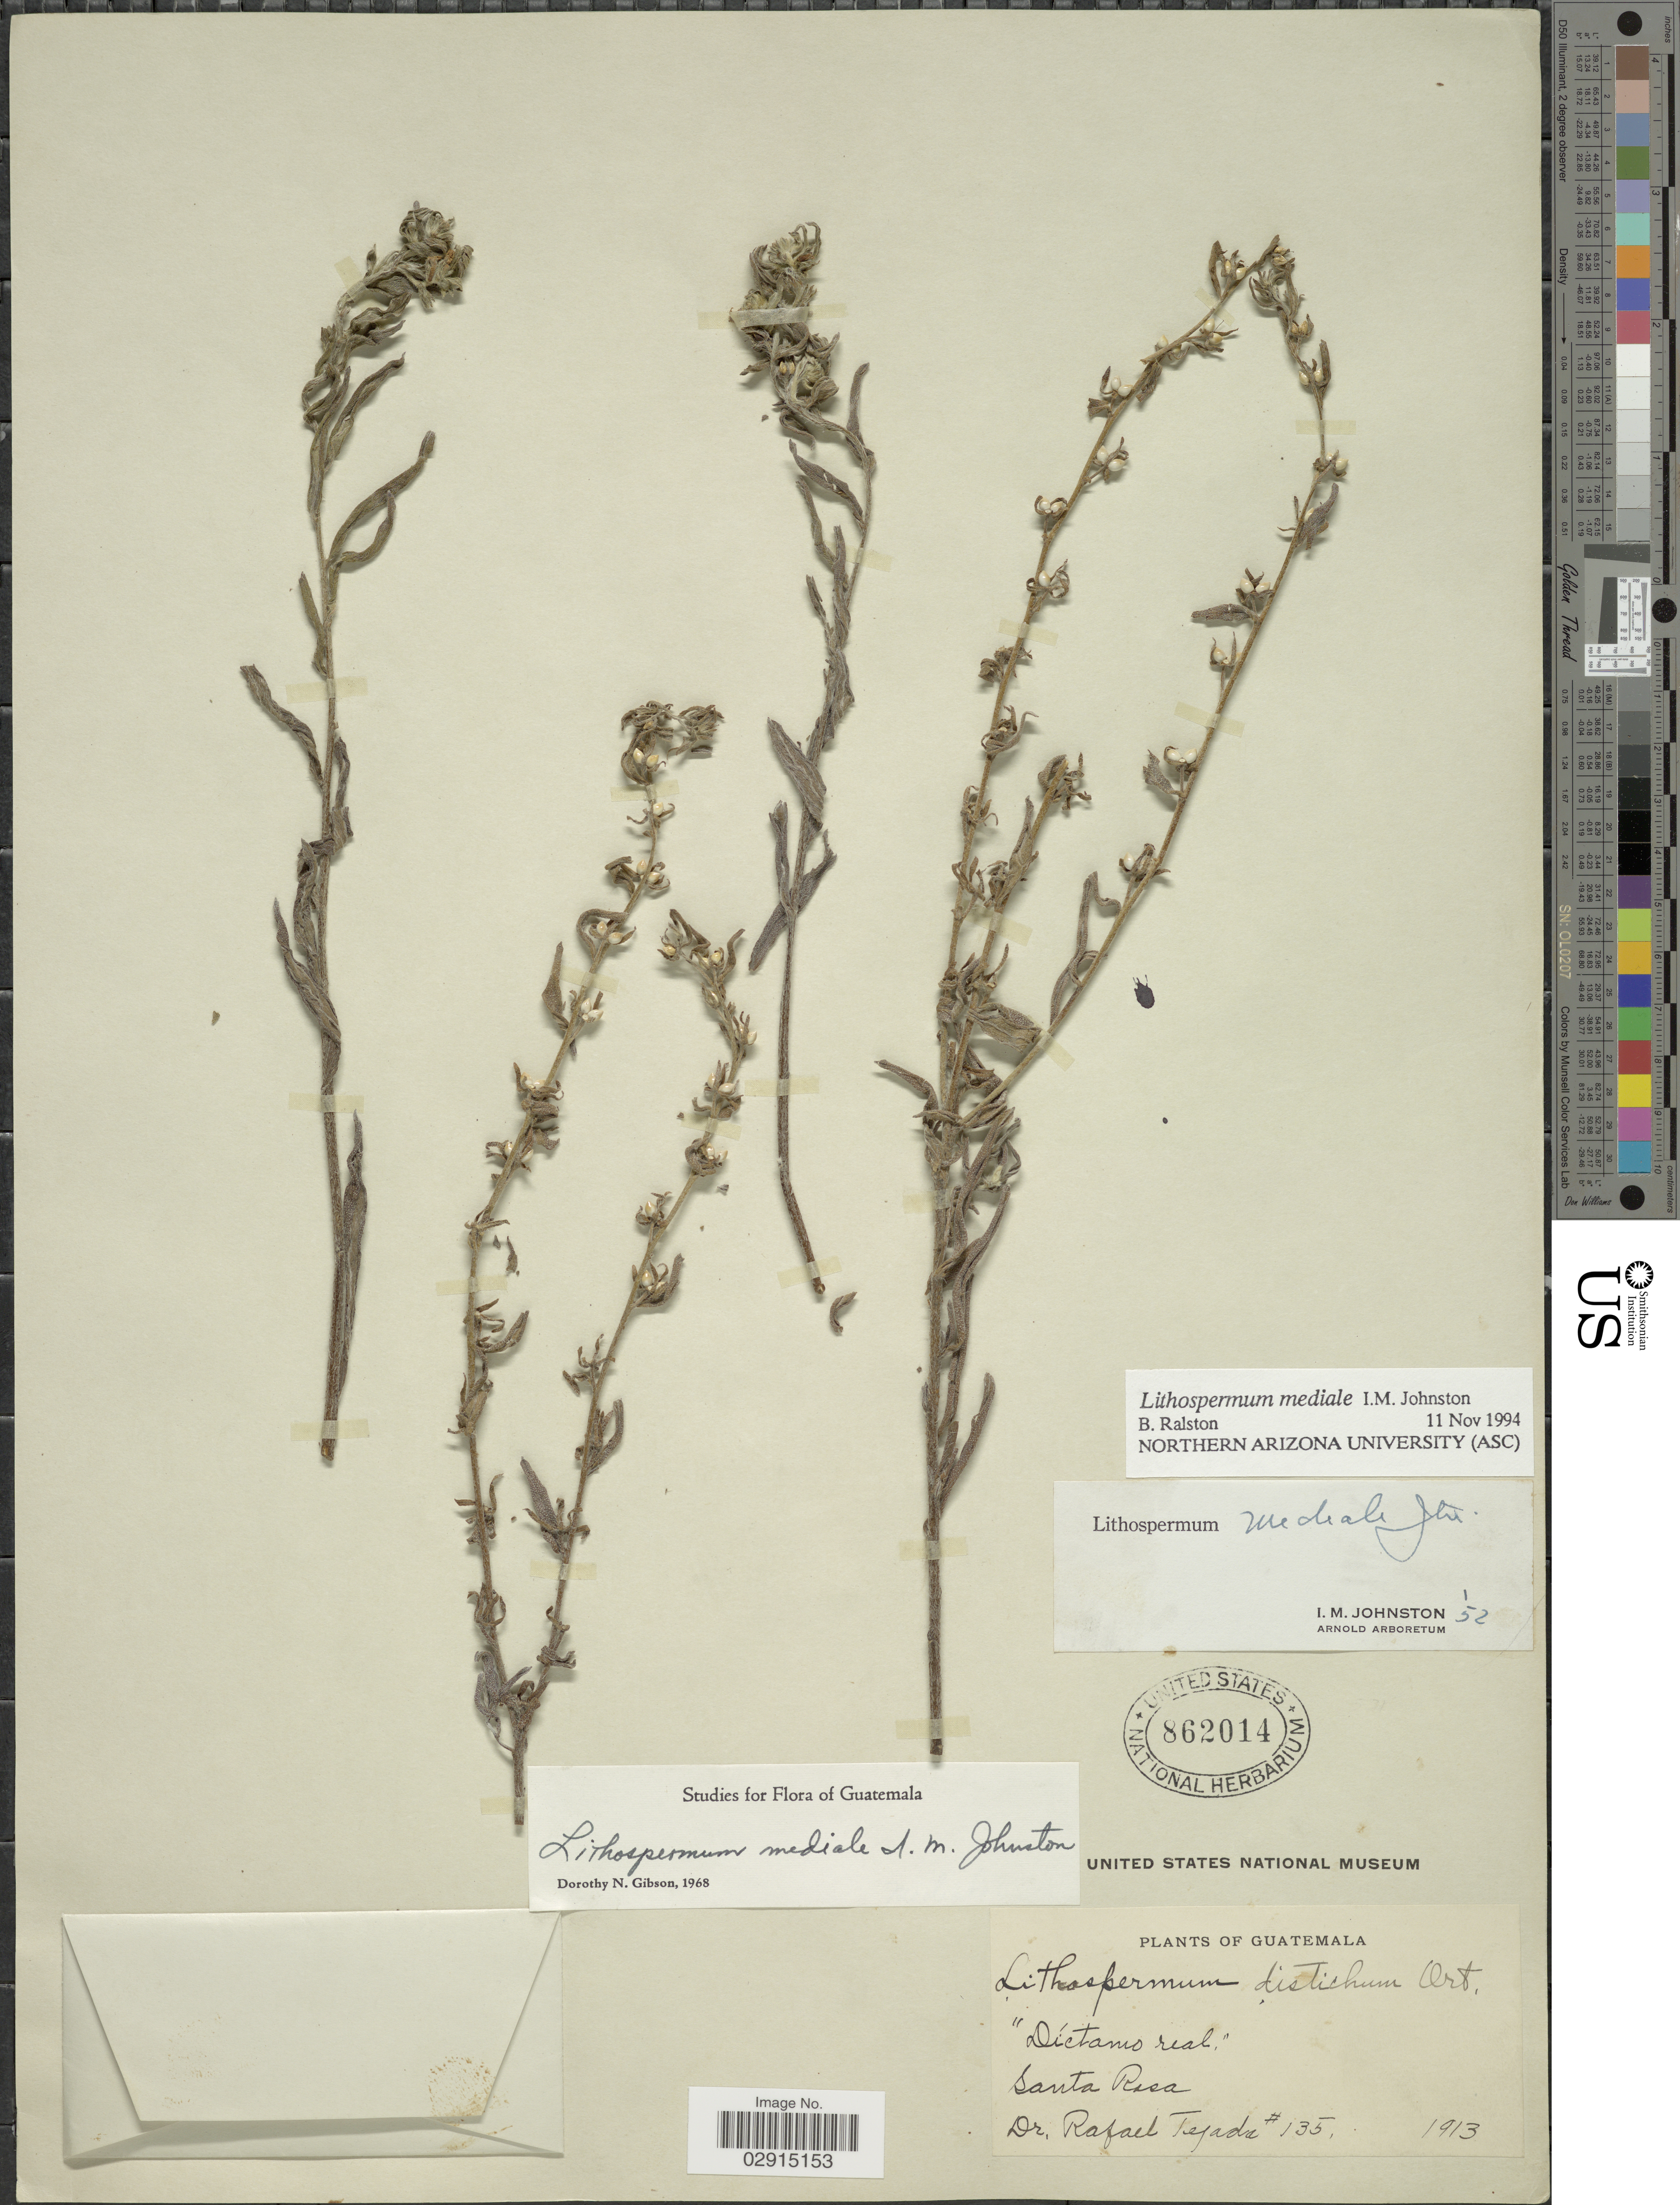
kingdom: Plantae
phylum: Tracheophyta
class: Magnoliopsida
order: Boraginales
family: Boraginaceae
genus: Lithospermum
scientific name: Lithospermum mediale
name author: I.M. Johnst.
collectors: R. Tejada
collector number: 135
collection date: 1913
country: Guatemala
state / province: Santa Rosa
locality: Díctamo real.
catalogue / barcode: US 862014